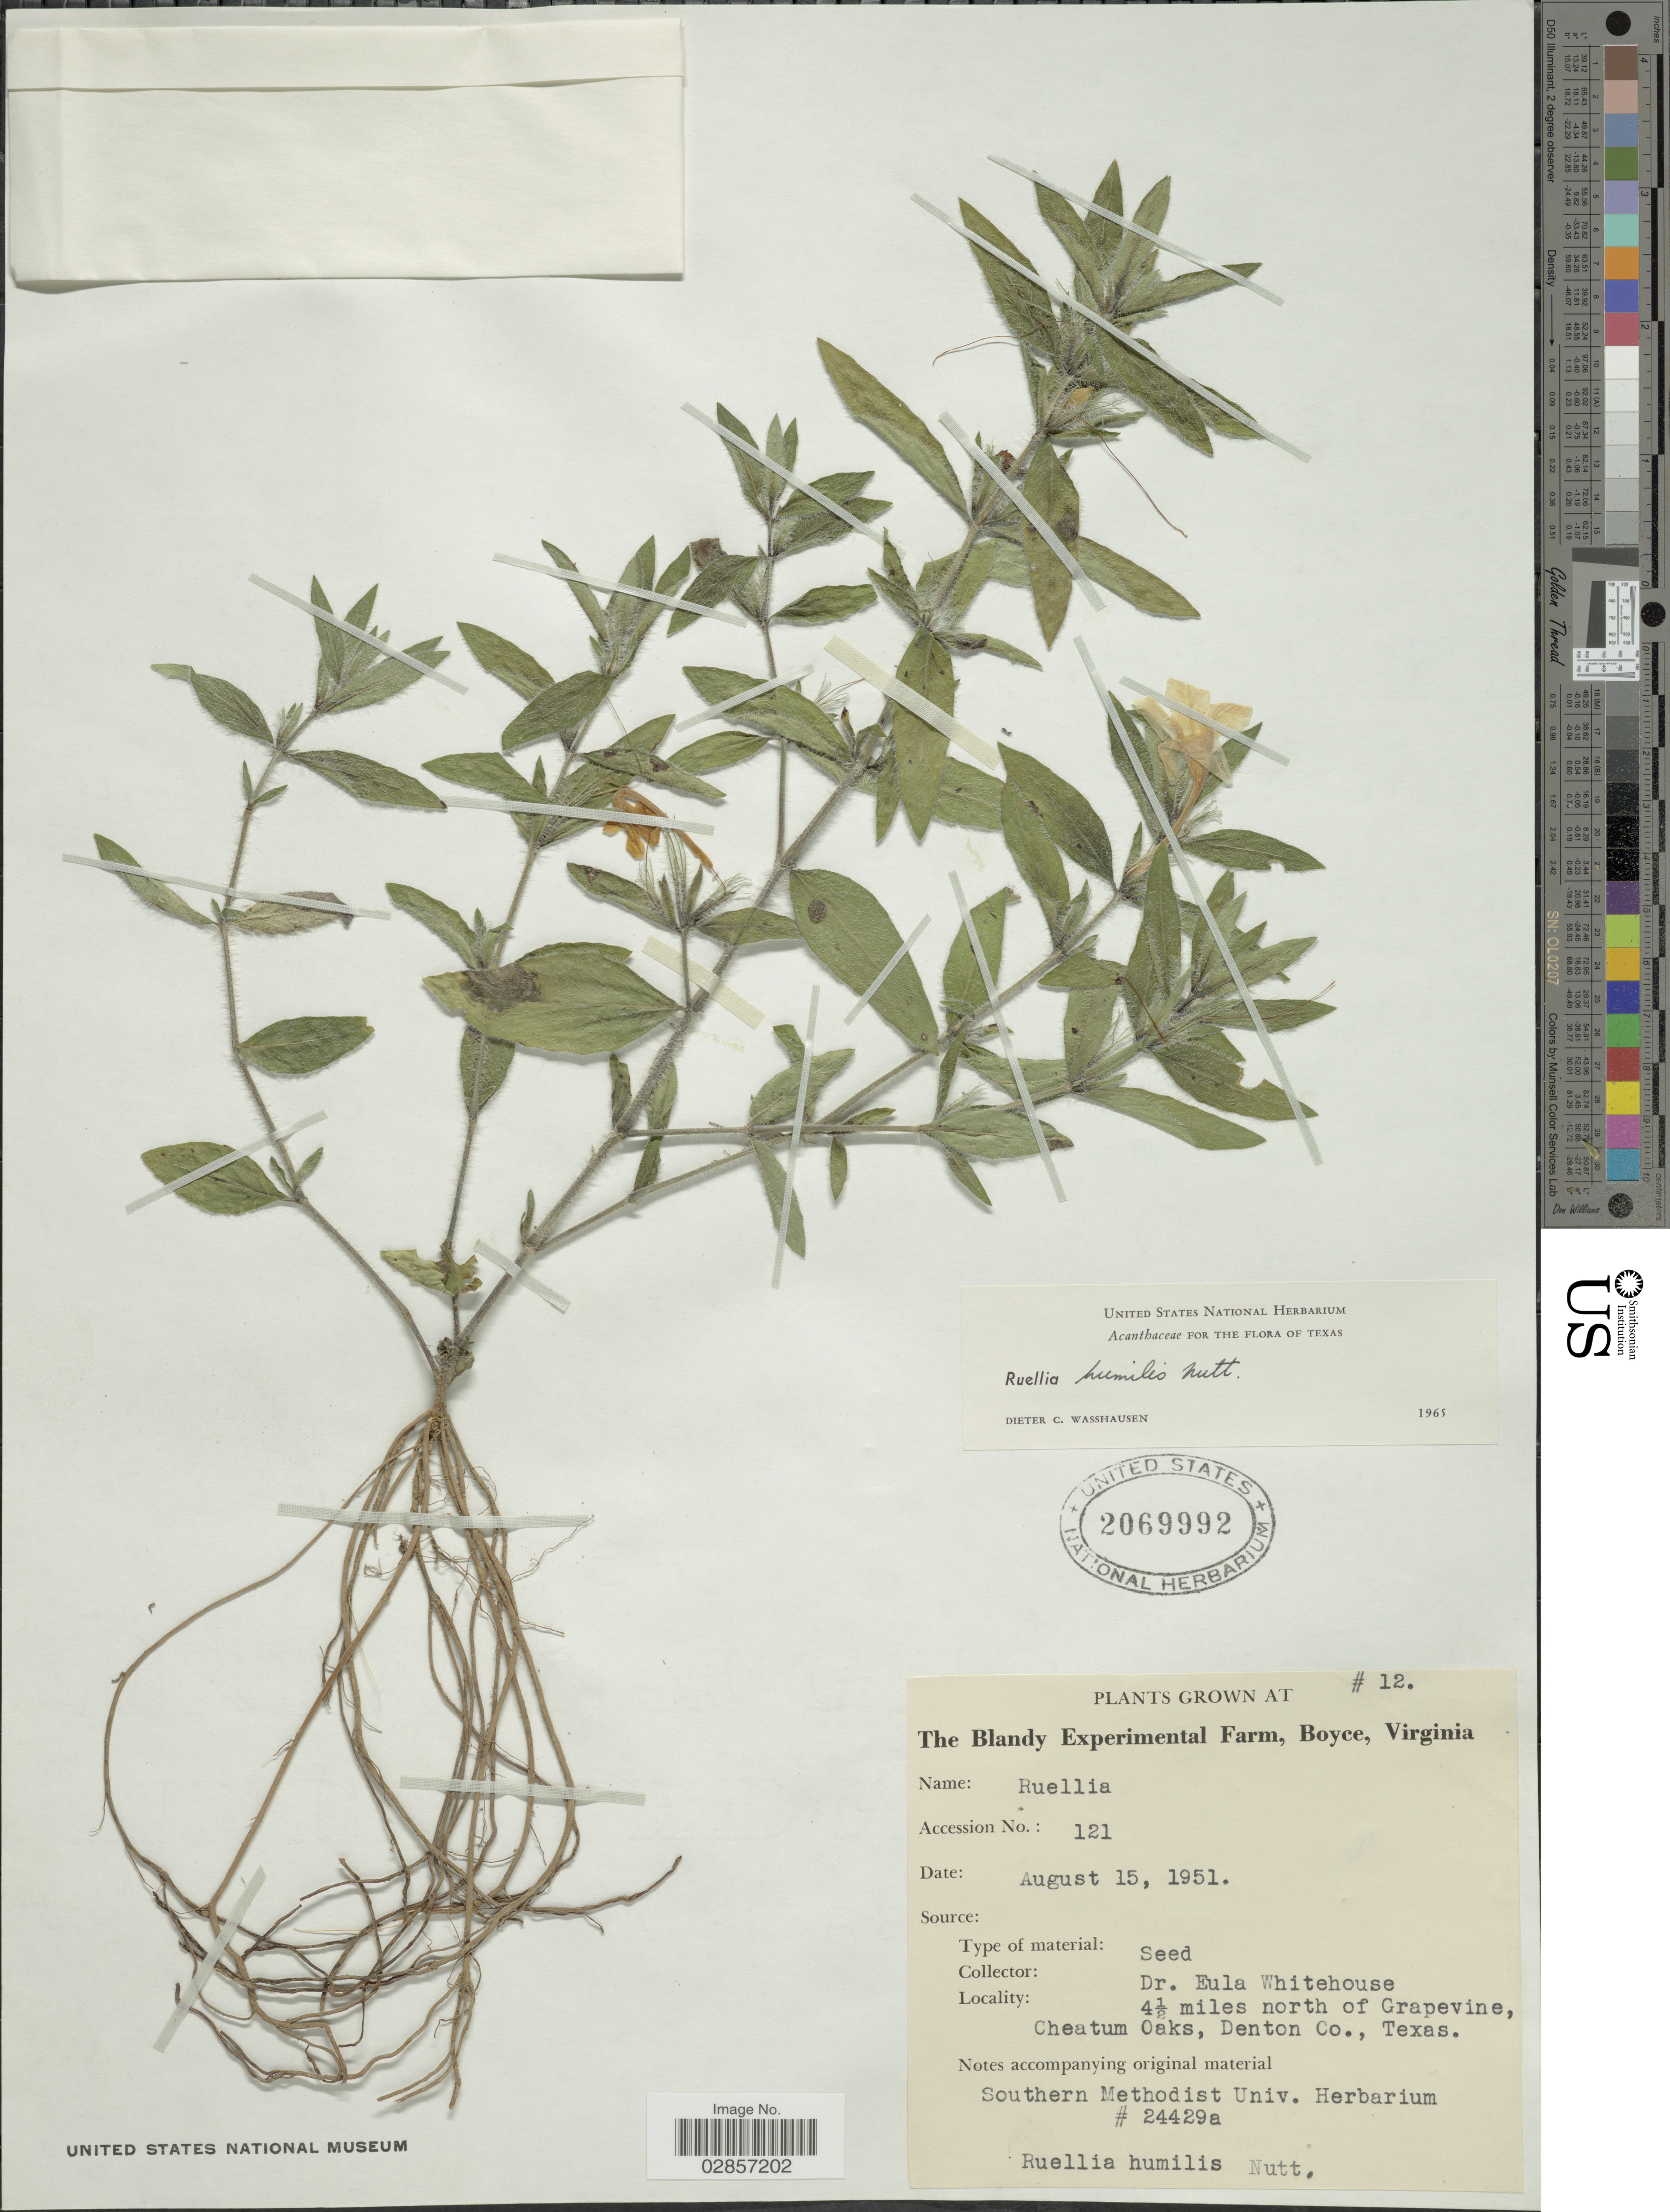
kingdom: Plantae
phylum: Tracheophyta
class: Magnoliopsida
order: Lamiales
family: Acanthaceae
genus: Ruellia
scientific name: Ruellia humilis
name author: Nutt.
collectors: E. Whitehouse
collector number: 12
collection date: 1951-08-15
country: United States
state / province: Texas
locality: The Blandy Experimental Farm, Boyce, Virginia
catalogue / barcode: US 2069992